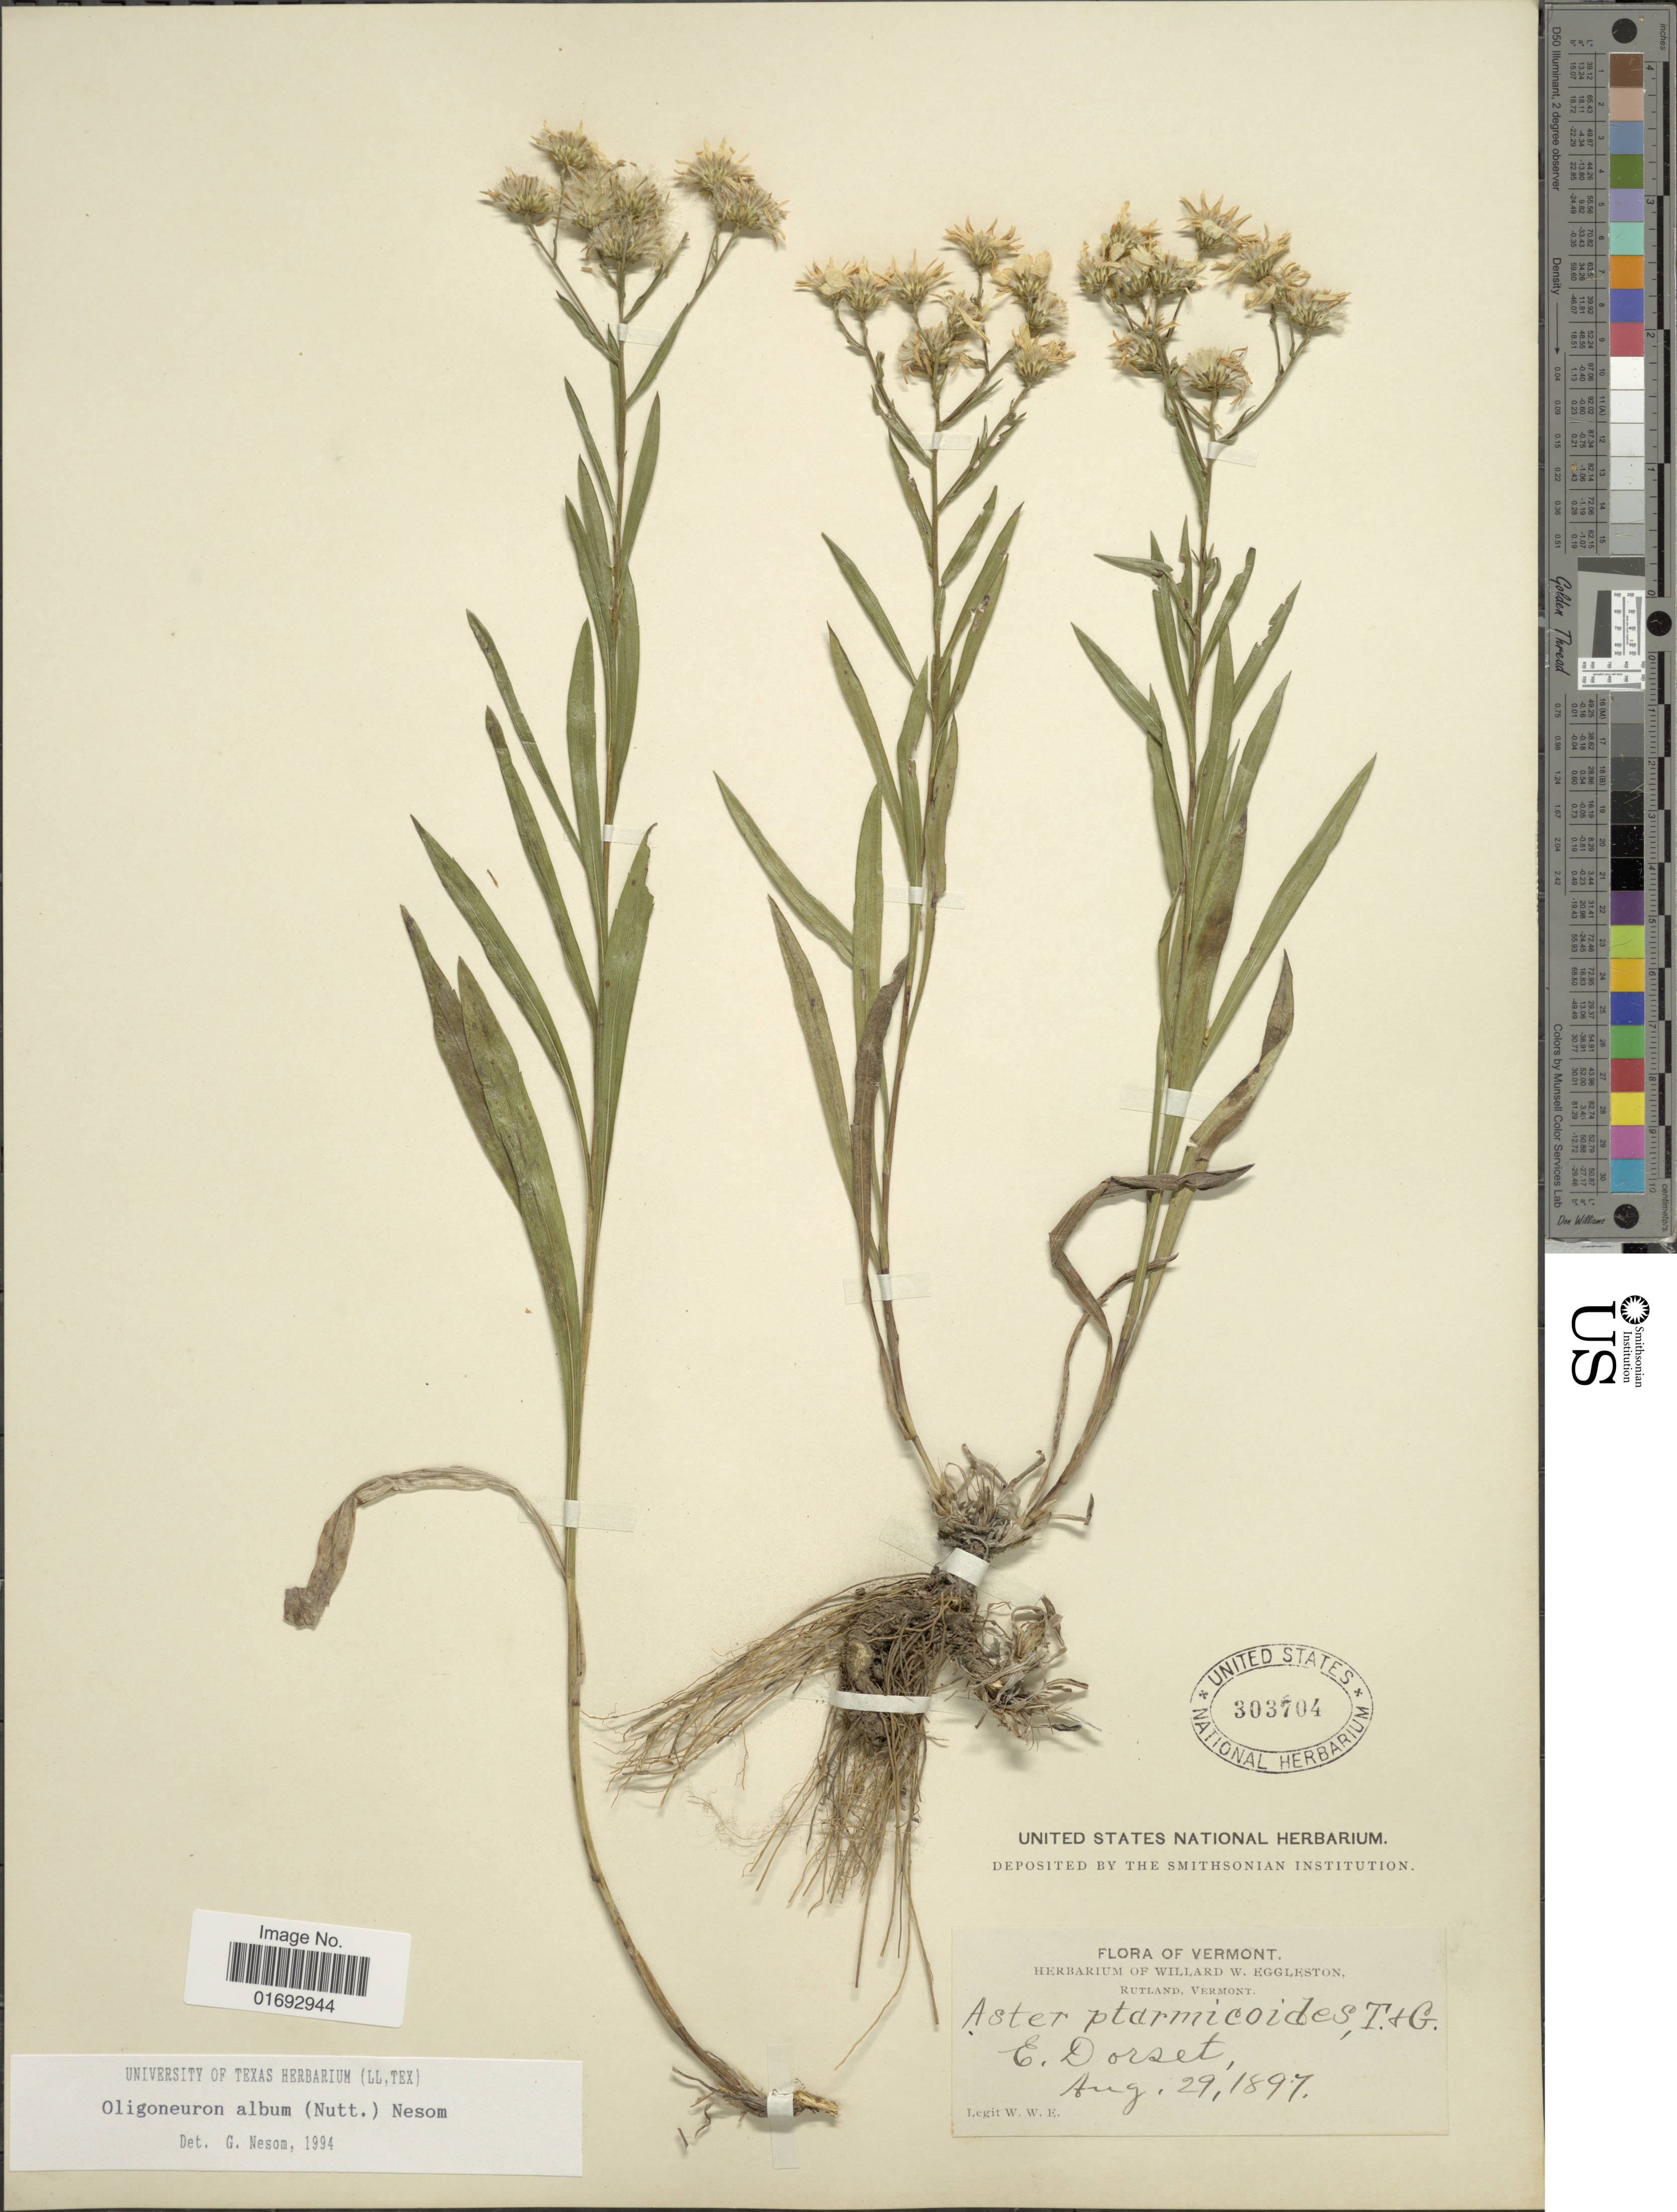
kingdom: Plantae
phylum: Tracheophyta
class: Magnoliopsida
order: Asterales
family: Asteraceae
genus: Oligoneuron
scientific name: Oligoneuron album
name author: (Nutt.) G.L. Nesom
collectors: W. W. Eggleston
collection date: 1897-08-29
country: United States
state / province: Vermont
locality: E. Dorset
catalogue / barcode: US 303704